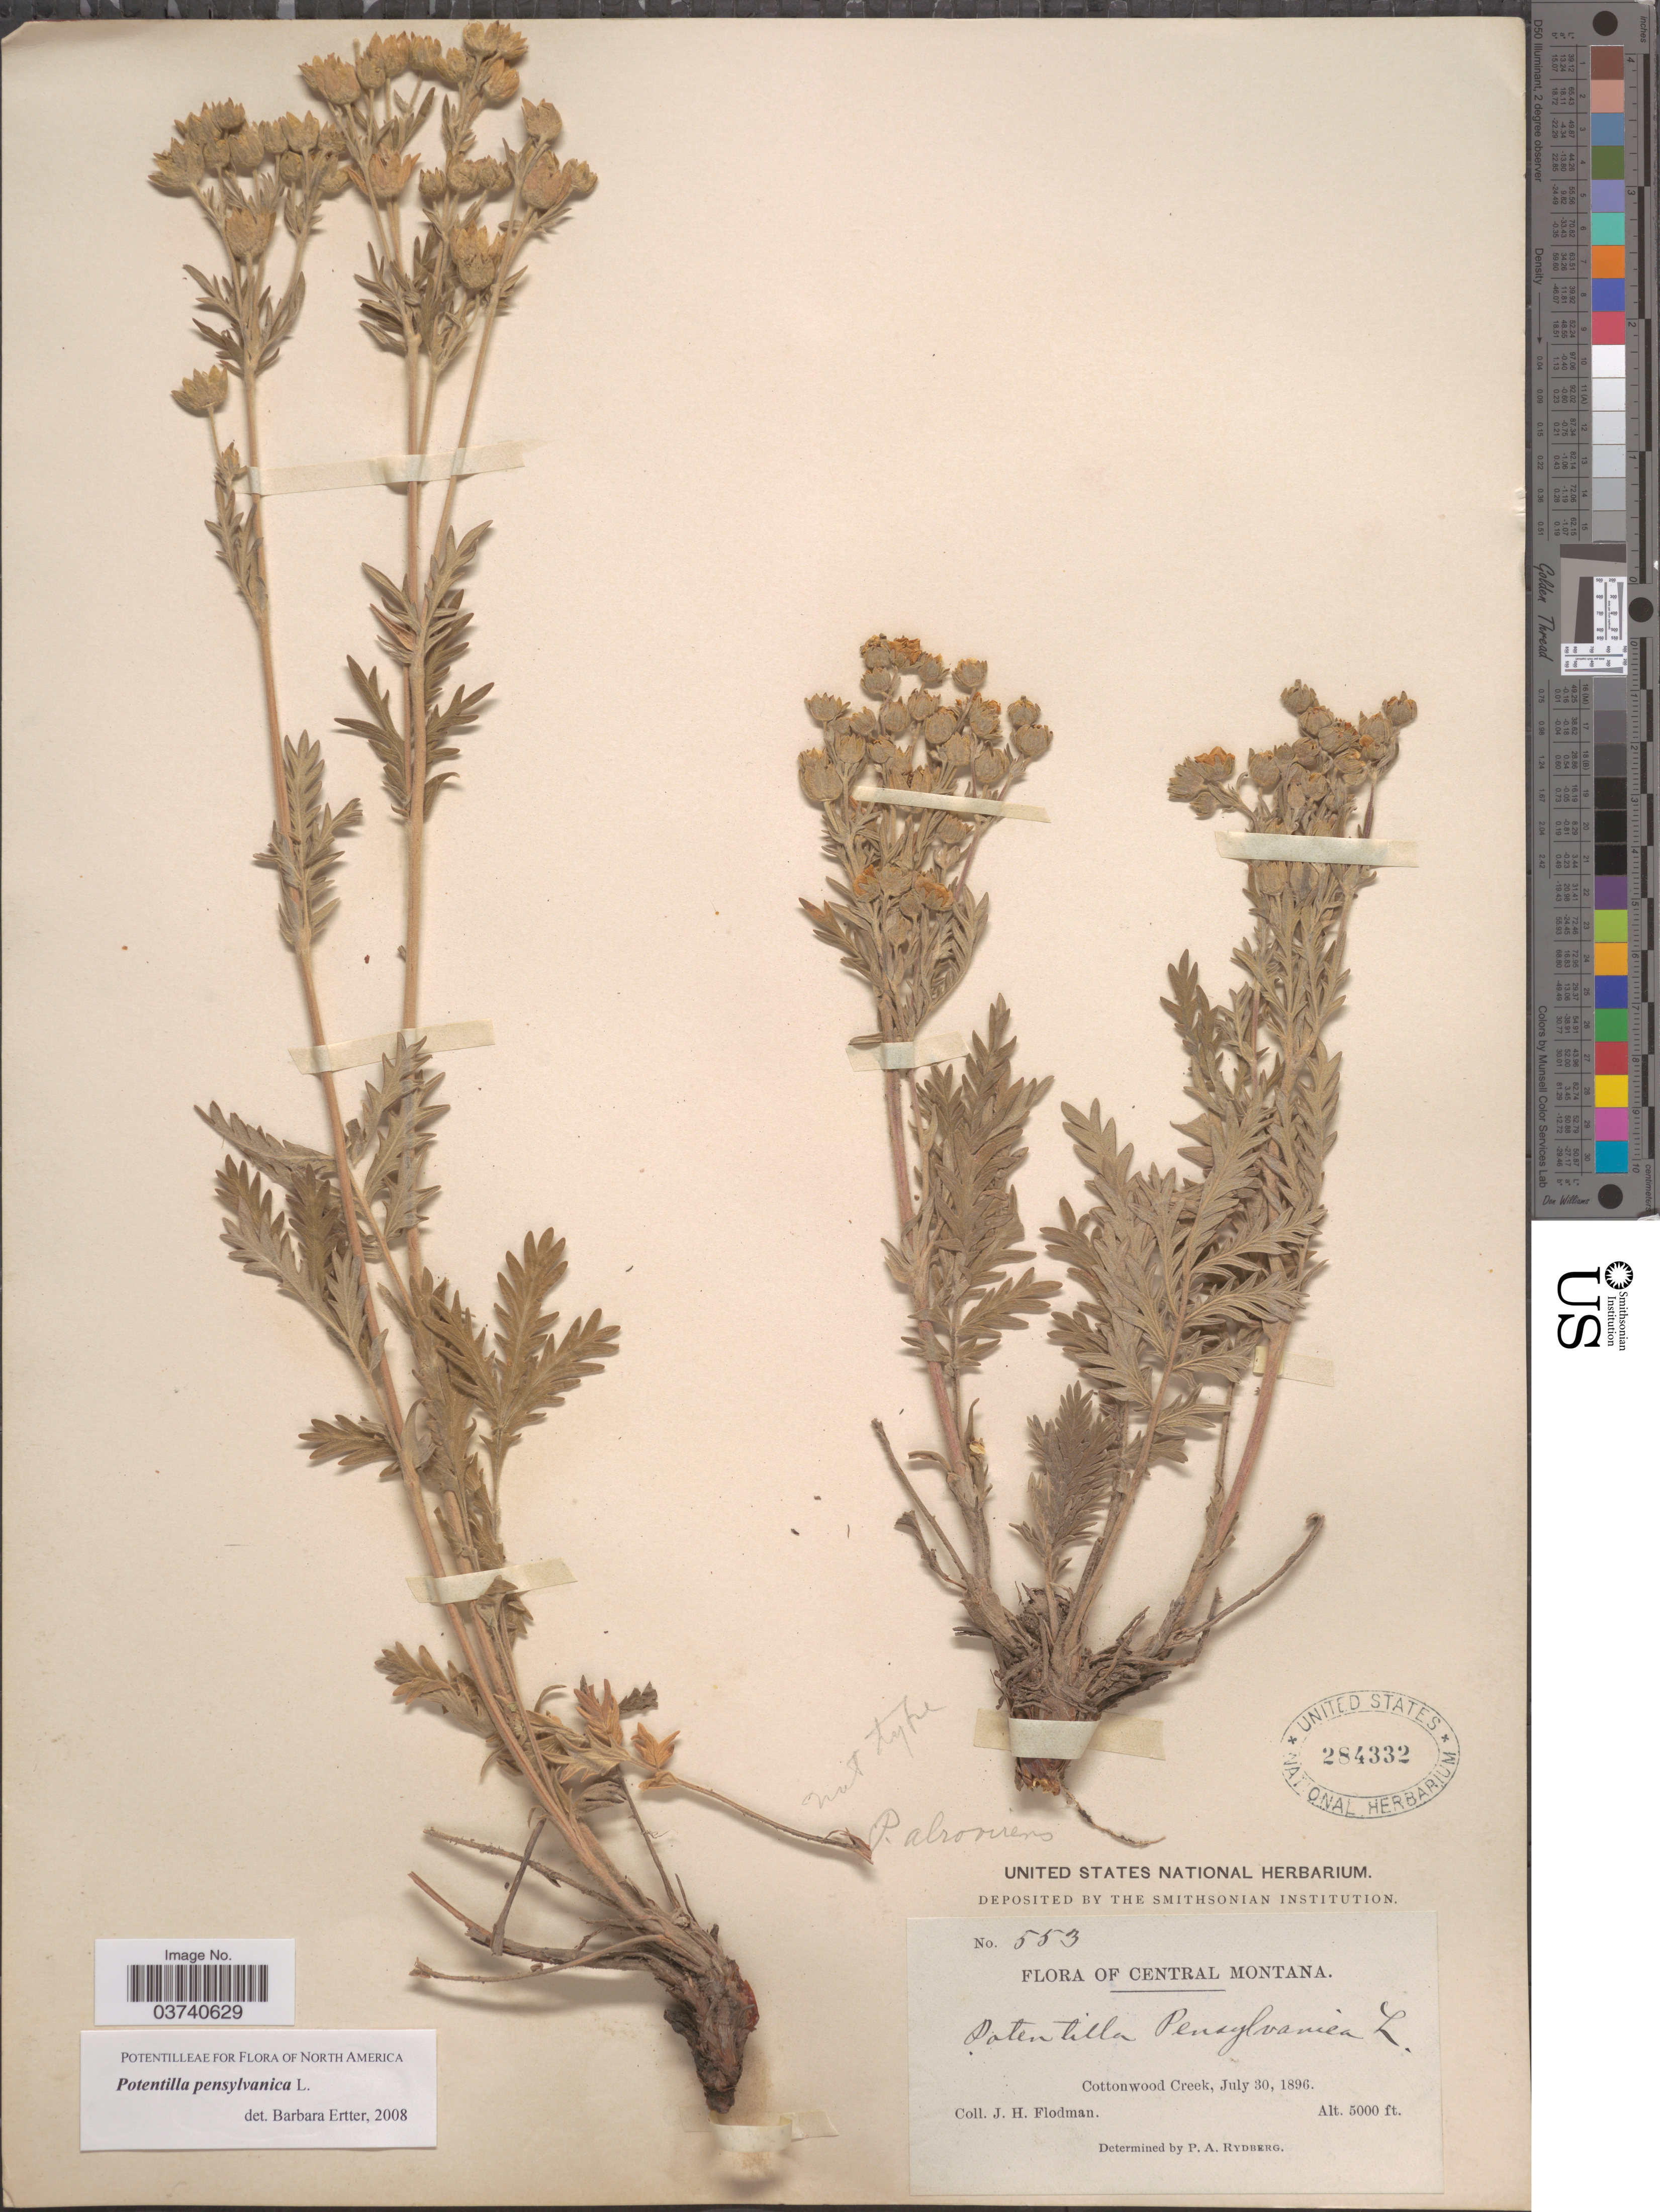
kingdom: Plantae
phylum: Tracheophyta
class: Magnoliopsida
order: Rosales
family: Rosaceae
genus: Potentilla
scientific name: Potentilla pensylvanica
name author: L.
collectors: J. Flodman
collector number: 553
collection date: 1896-07-30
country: United States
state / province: Montana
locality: Central Montana. Cottonwood Creek.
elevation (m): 1524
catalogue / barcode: US 284332